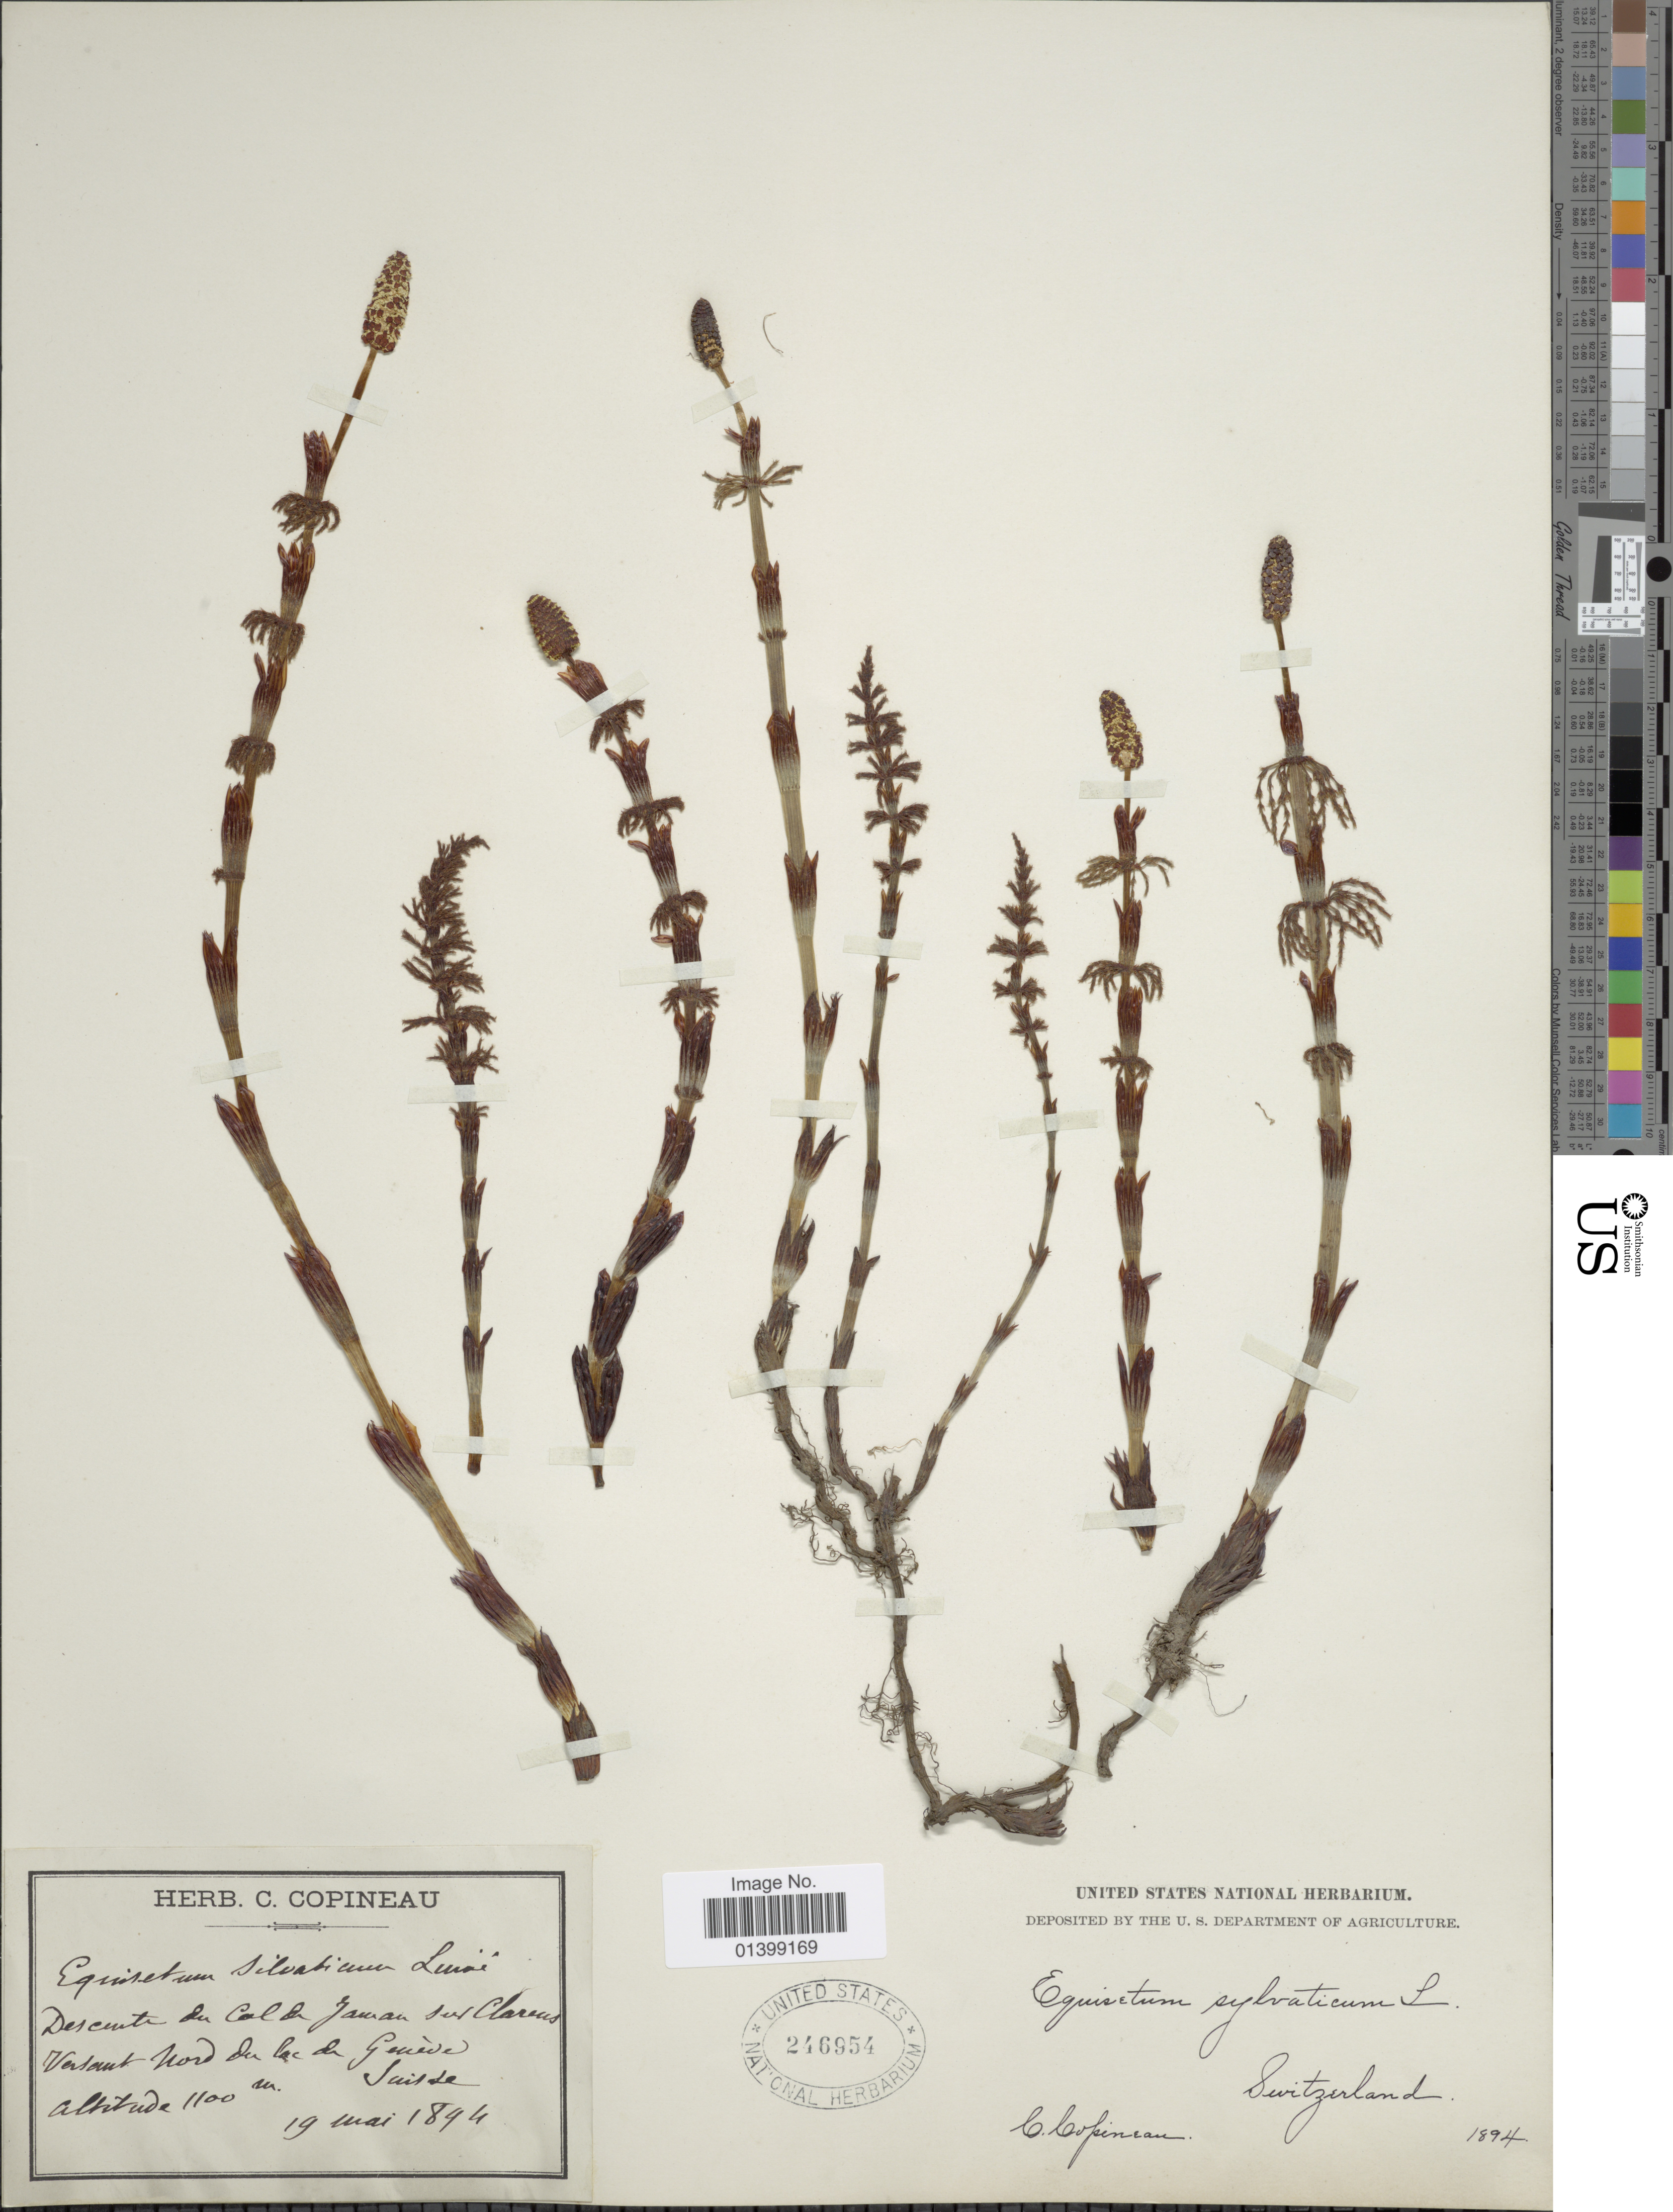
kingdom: Plantae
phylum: Tracheophyta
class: Polypodiopsida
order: Equisetales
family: Equisetaceae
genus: Equisetum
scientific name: Equisetum sylvaticum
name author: L.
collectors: C. Copineau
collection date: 1894-05-19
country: Switzerland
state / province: Vaud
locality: Descente du Col de Jaman sur Clarens, versant nord du lac de Genève, Suisse [Descent of the Col de Jaman on Clarens, northern slope of Lake Geneva, Switzerland]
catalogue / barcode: US 246954